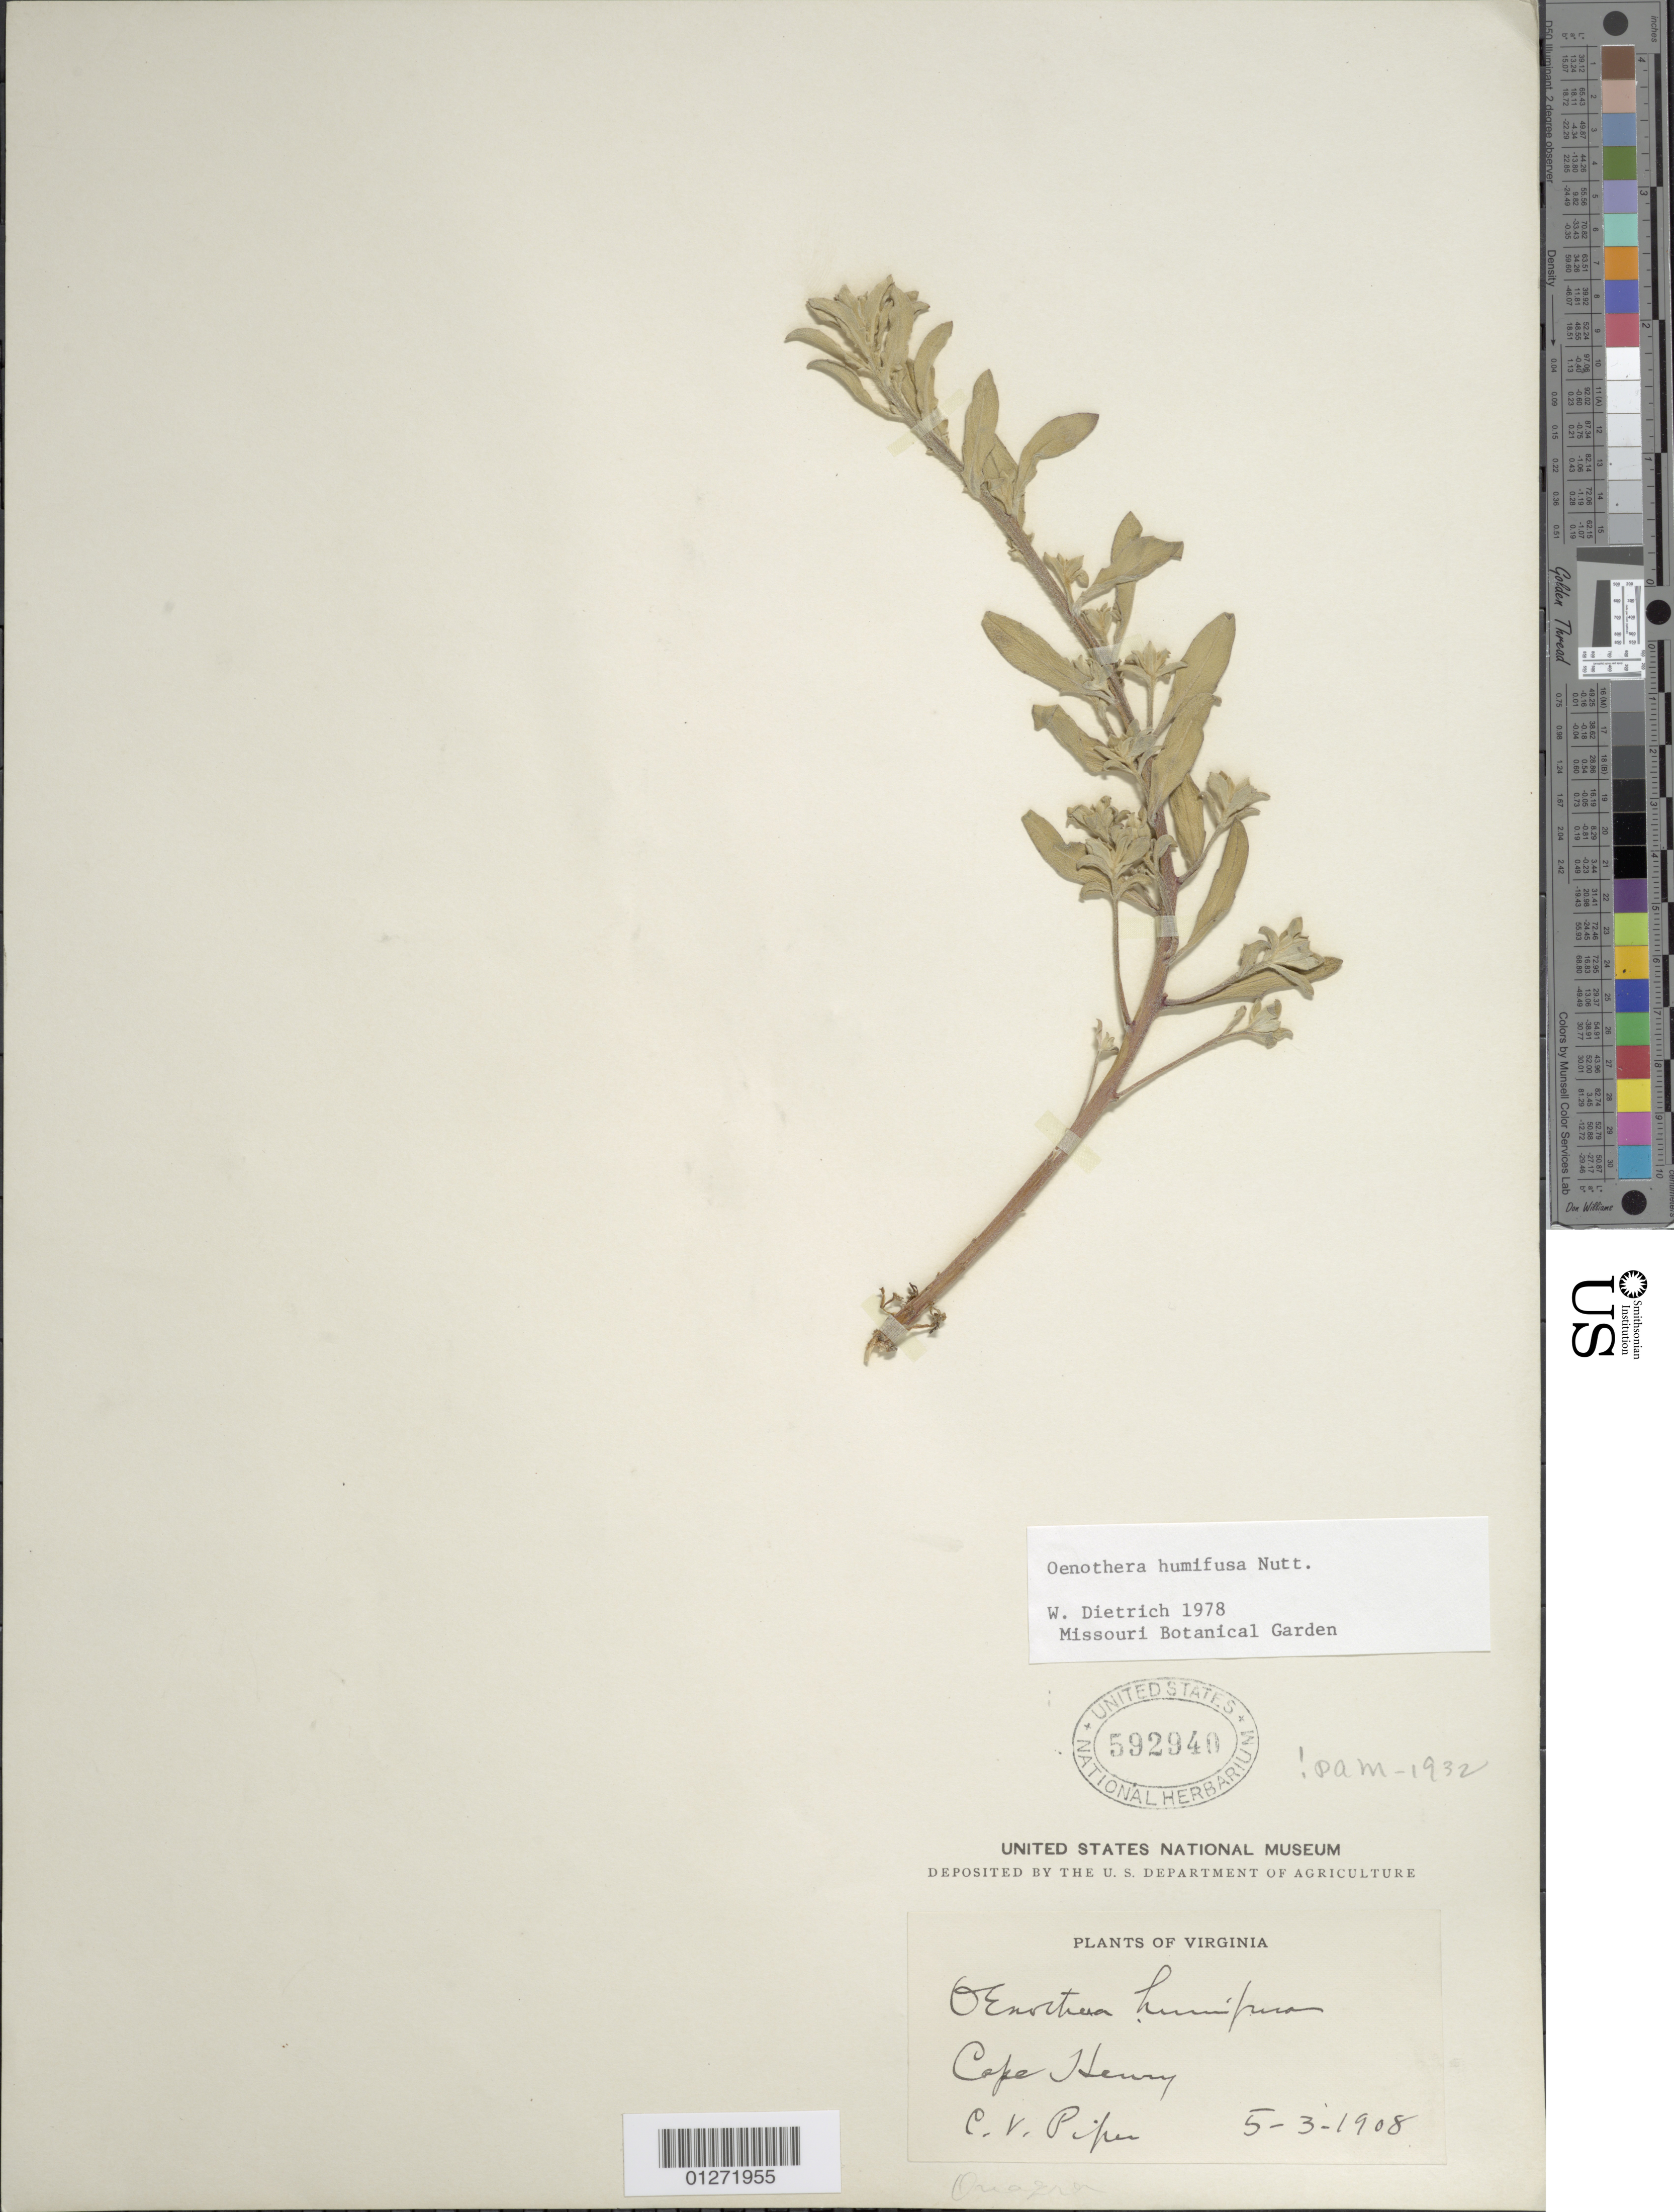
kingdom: Plantae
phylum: Tracheophyta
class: Magnoliopsida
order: Myrtales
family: Onagraceae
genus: Oenothera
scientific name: Oenothera humifusa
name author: Nutt.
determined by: Dietrich, W.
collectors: C. V. Piper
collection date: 1908-05-03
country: United States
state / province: Virginia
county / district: City of Virginia Beach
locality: Cape Henry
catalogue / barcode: US 592940